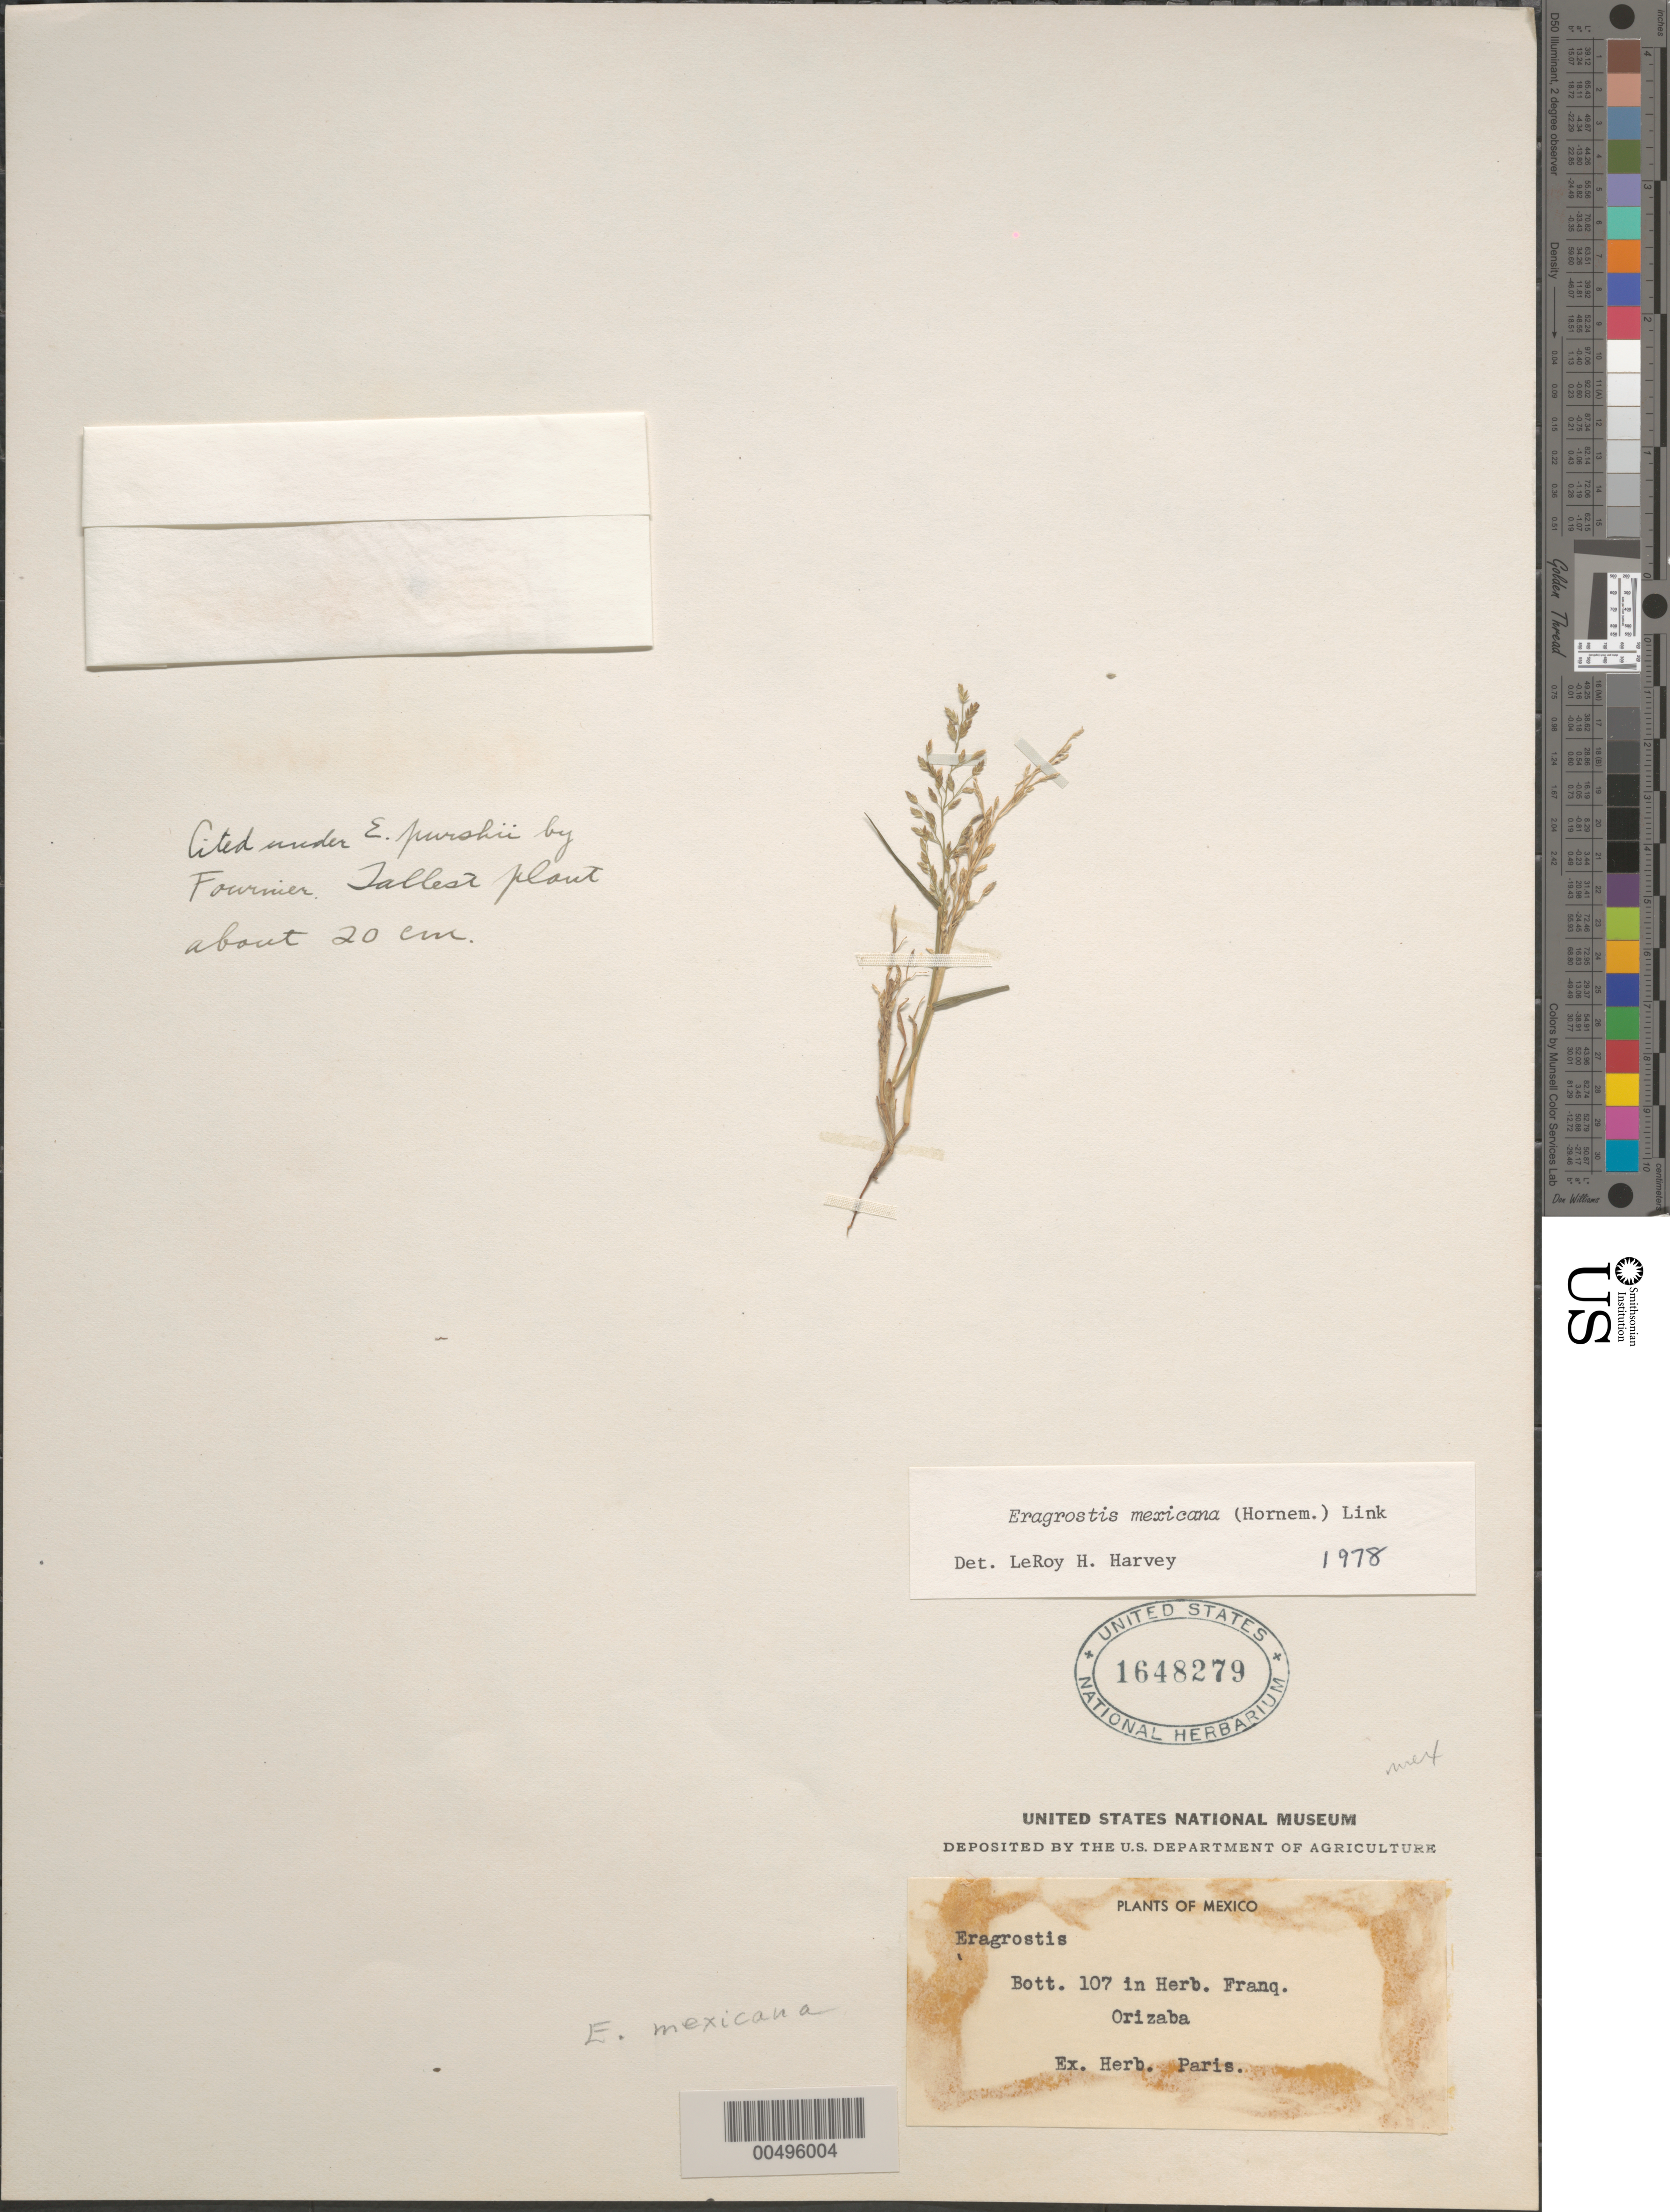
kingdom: Plantae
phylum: Tracheophyta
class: Liliopsida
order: Poales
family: Poaceae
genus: Eragrostis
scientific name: Eragrostis mexicana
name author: (Hornem.) Link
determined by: Harvey, L. H.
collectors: -. Botteri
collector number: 107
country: Mexico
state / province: Veracruz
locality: Orizaba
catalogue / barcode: US 1648279